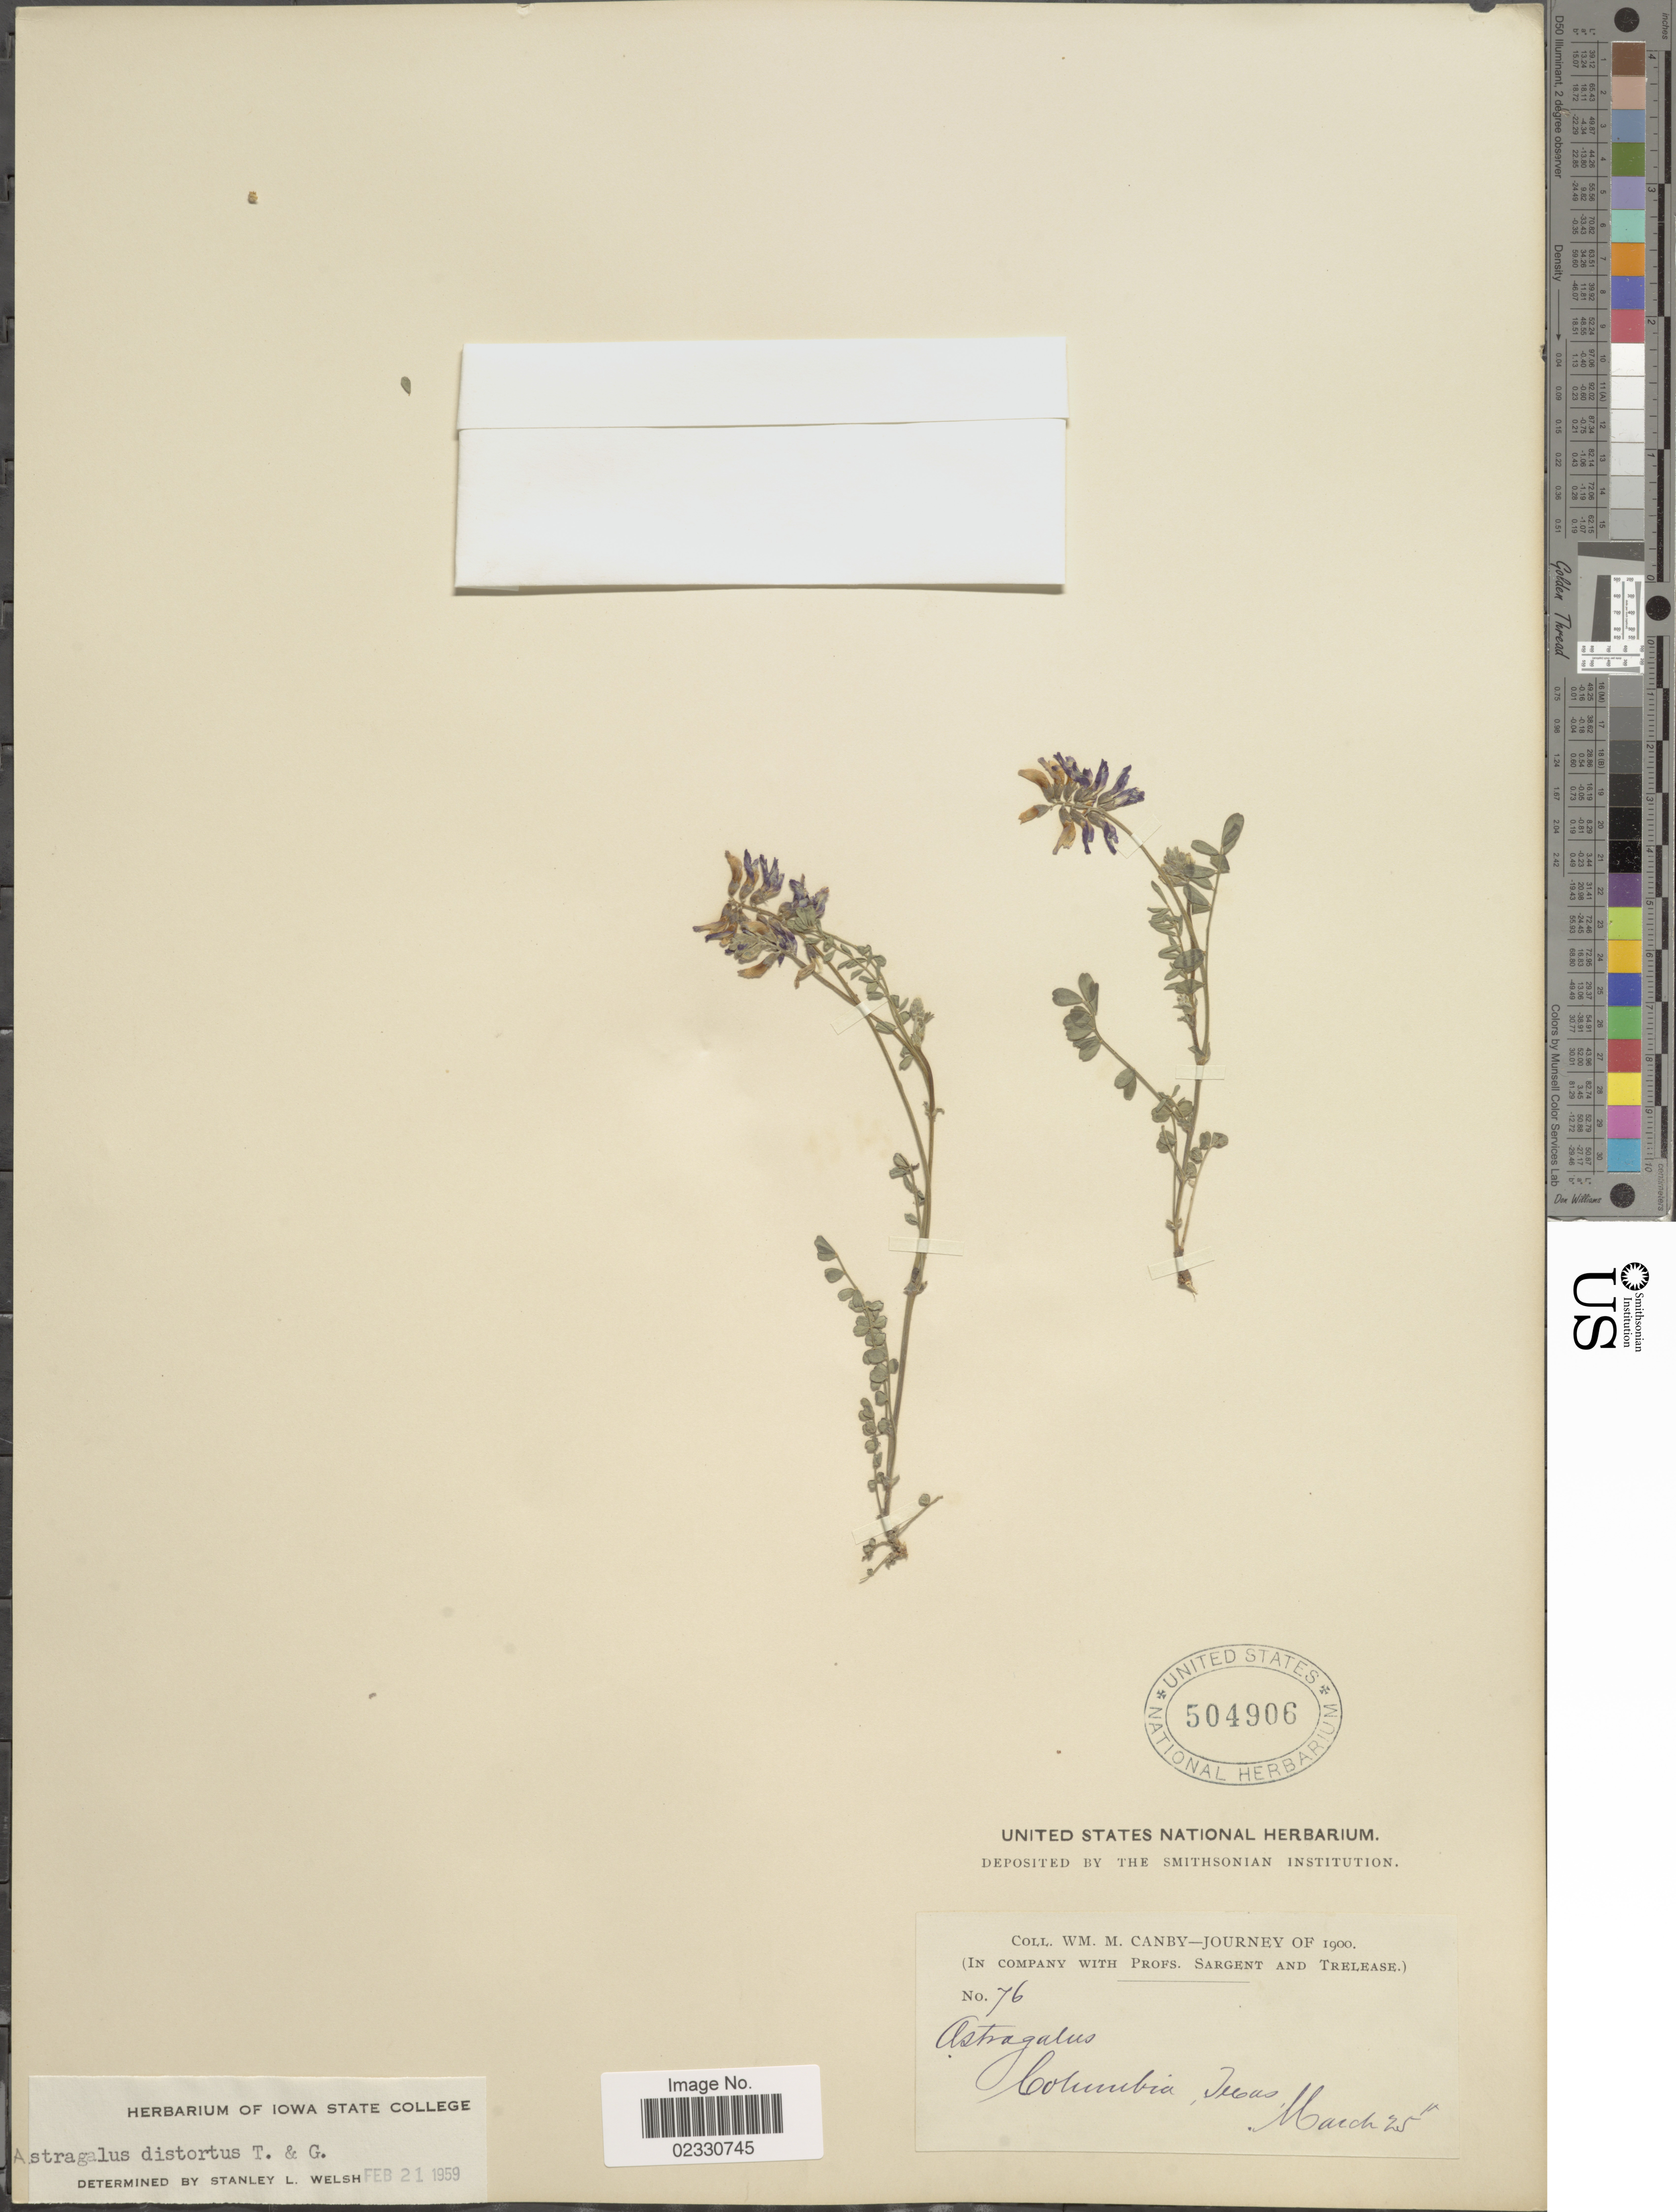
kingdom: Plantae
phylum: Tracheophyta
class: Magnoliopsida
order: Fabales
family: Fabaceae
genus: Astragalus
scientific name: Astragalus distortus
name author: Torr. & A. Gray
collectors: W. M. Canby, -- Sargent & -- Trelease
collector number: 76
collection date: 1900-03-25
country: United States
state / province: Texas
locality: Columbia.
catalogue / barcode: US 504906